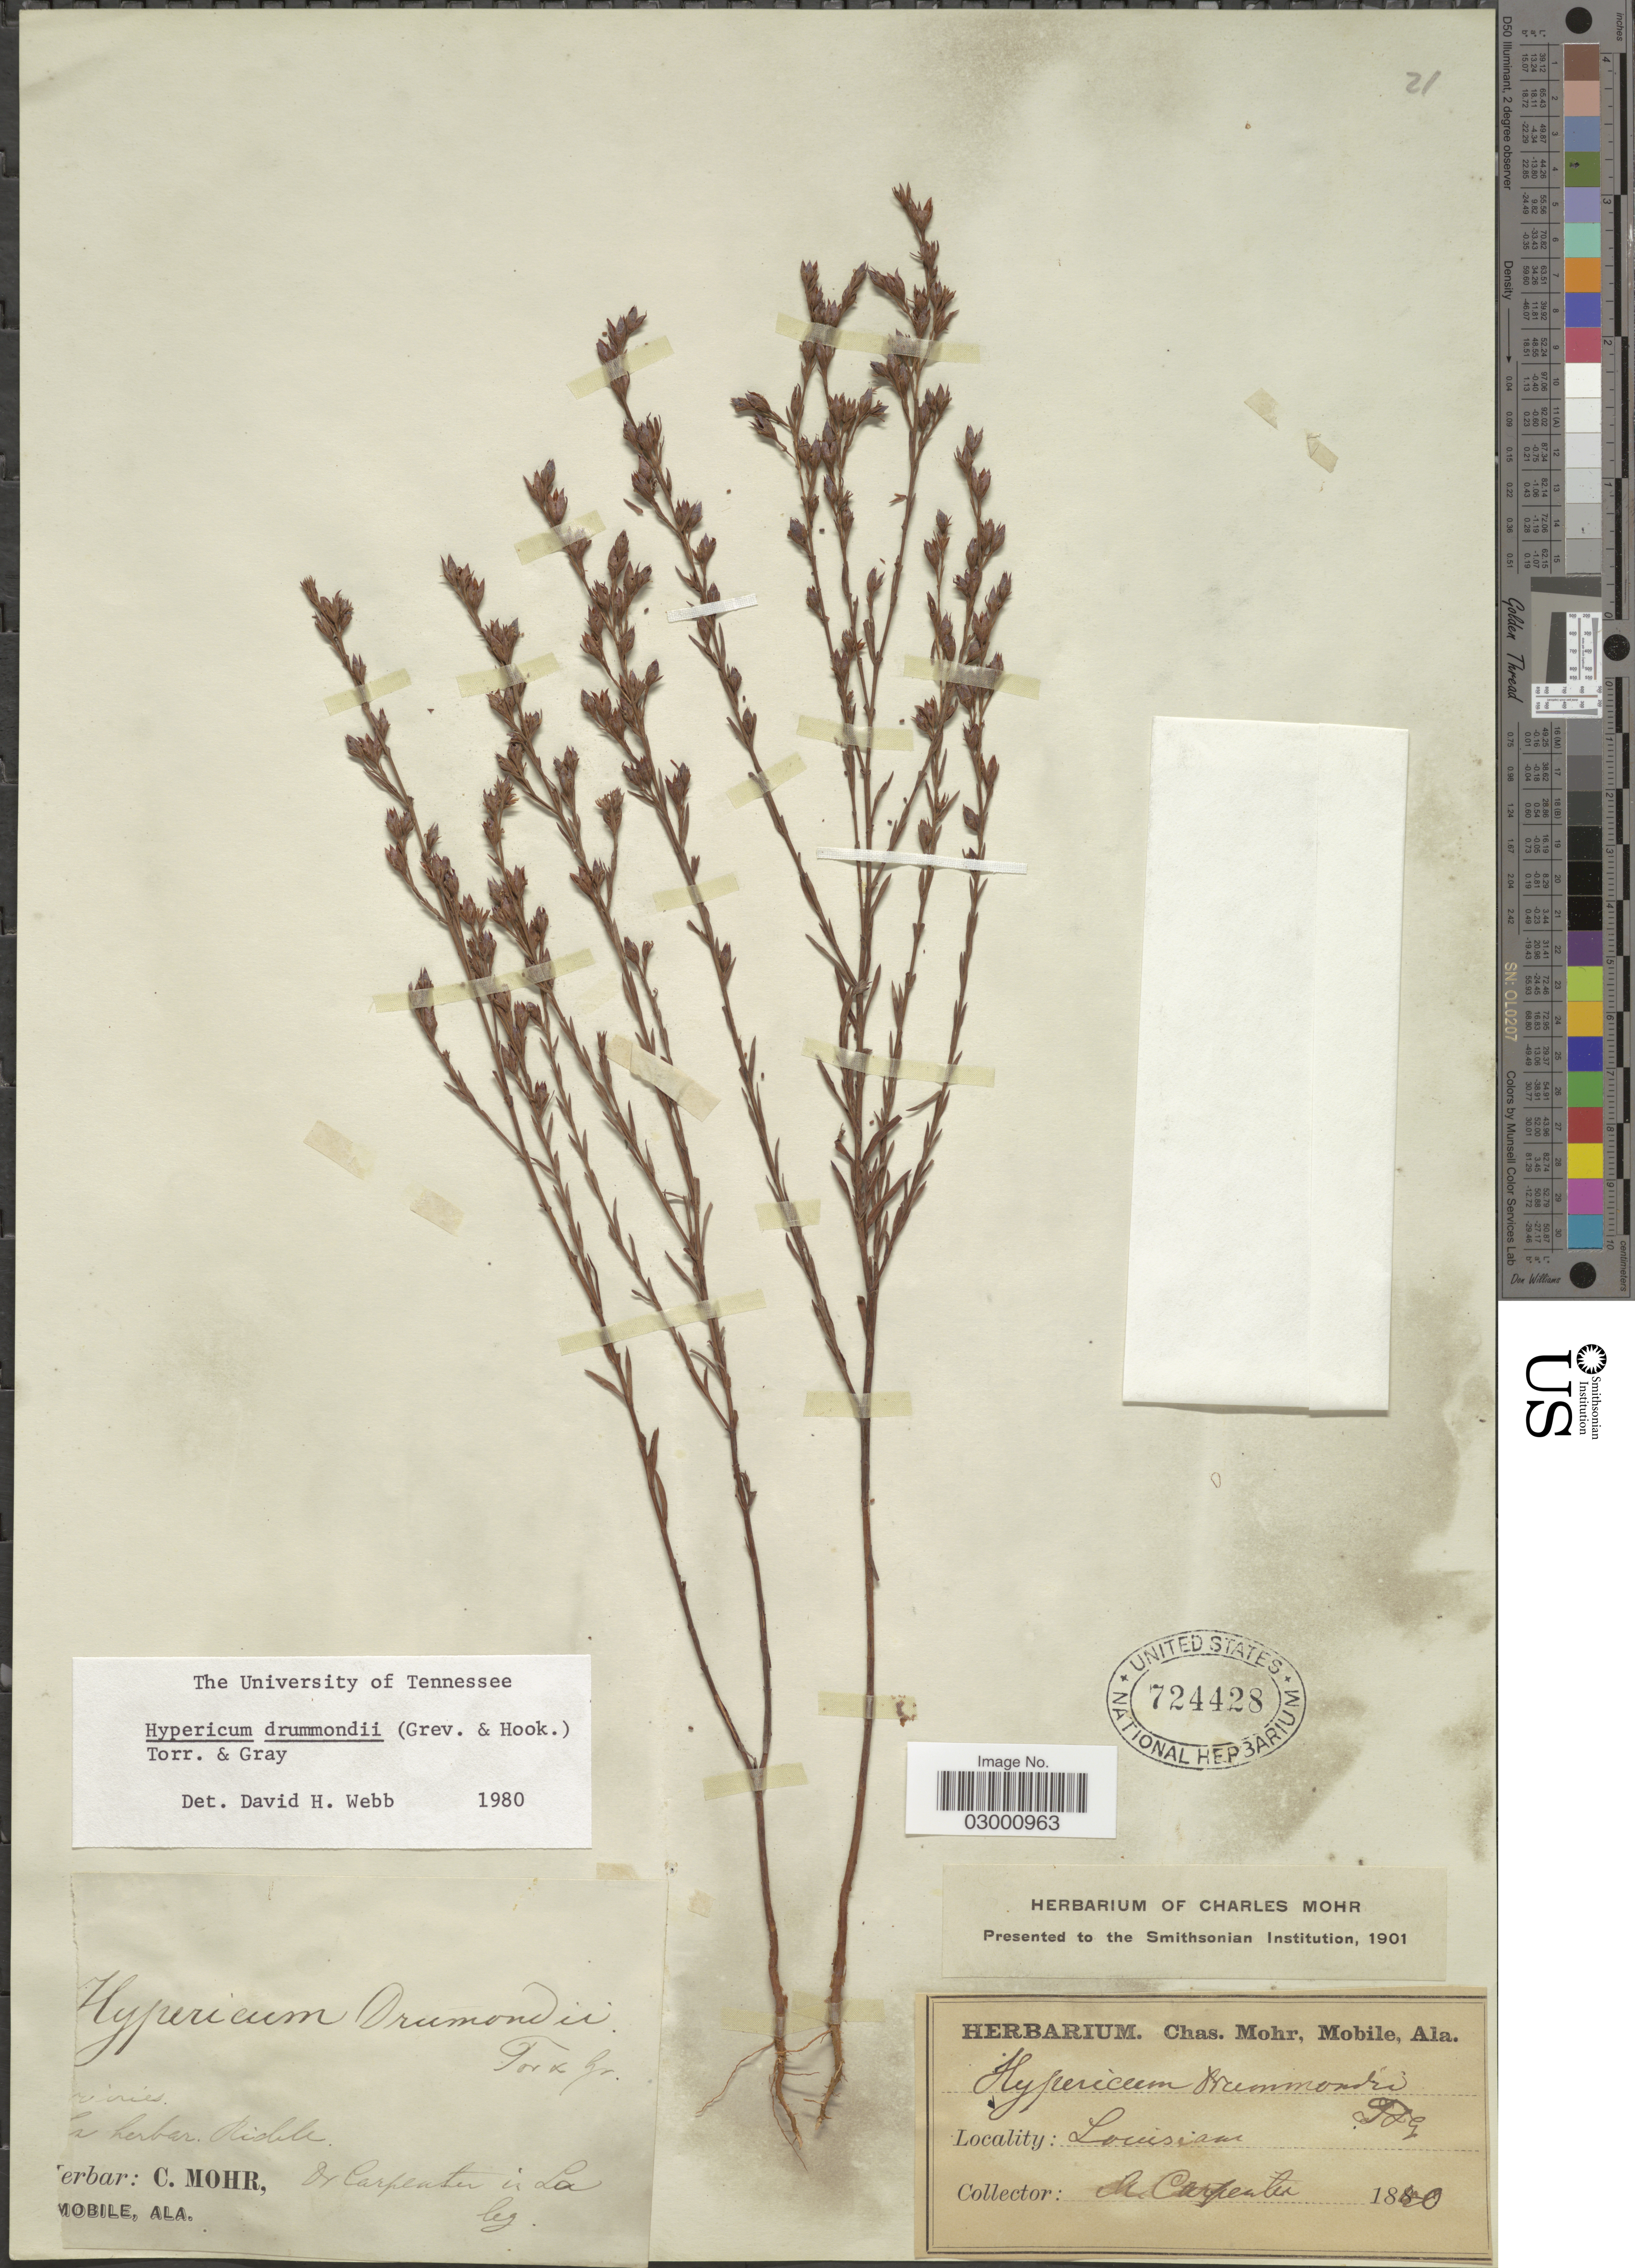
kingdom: Plantae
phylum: Tracheophyta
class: Magnoliopsida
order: Malpighiales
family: Hypericaceae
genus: Hypericum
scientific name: Hypericum drummondii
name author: (Grev. & Hook.) Torr. & A. Gray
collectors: Carpenter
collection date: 1940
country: United States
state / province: Louisiana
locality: In La.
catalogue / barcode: US 724428